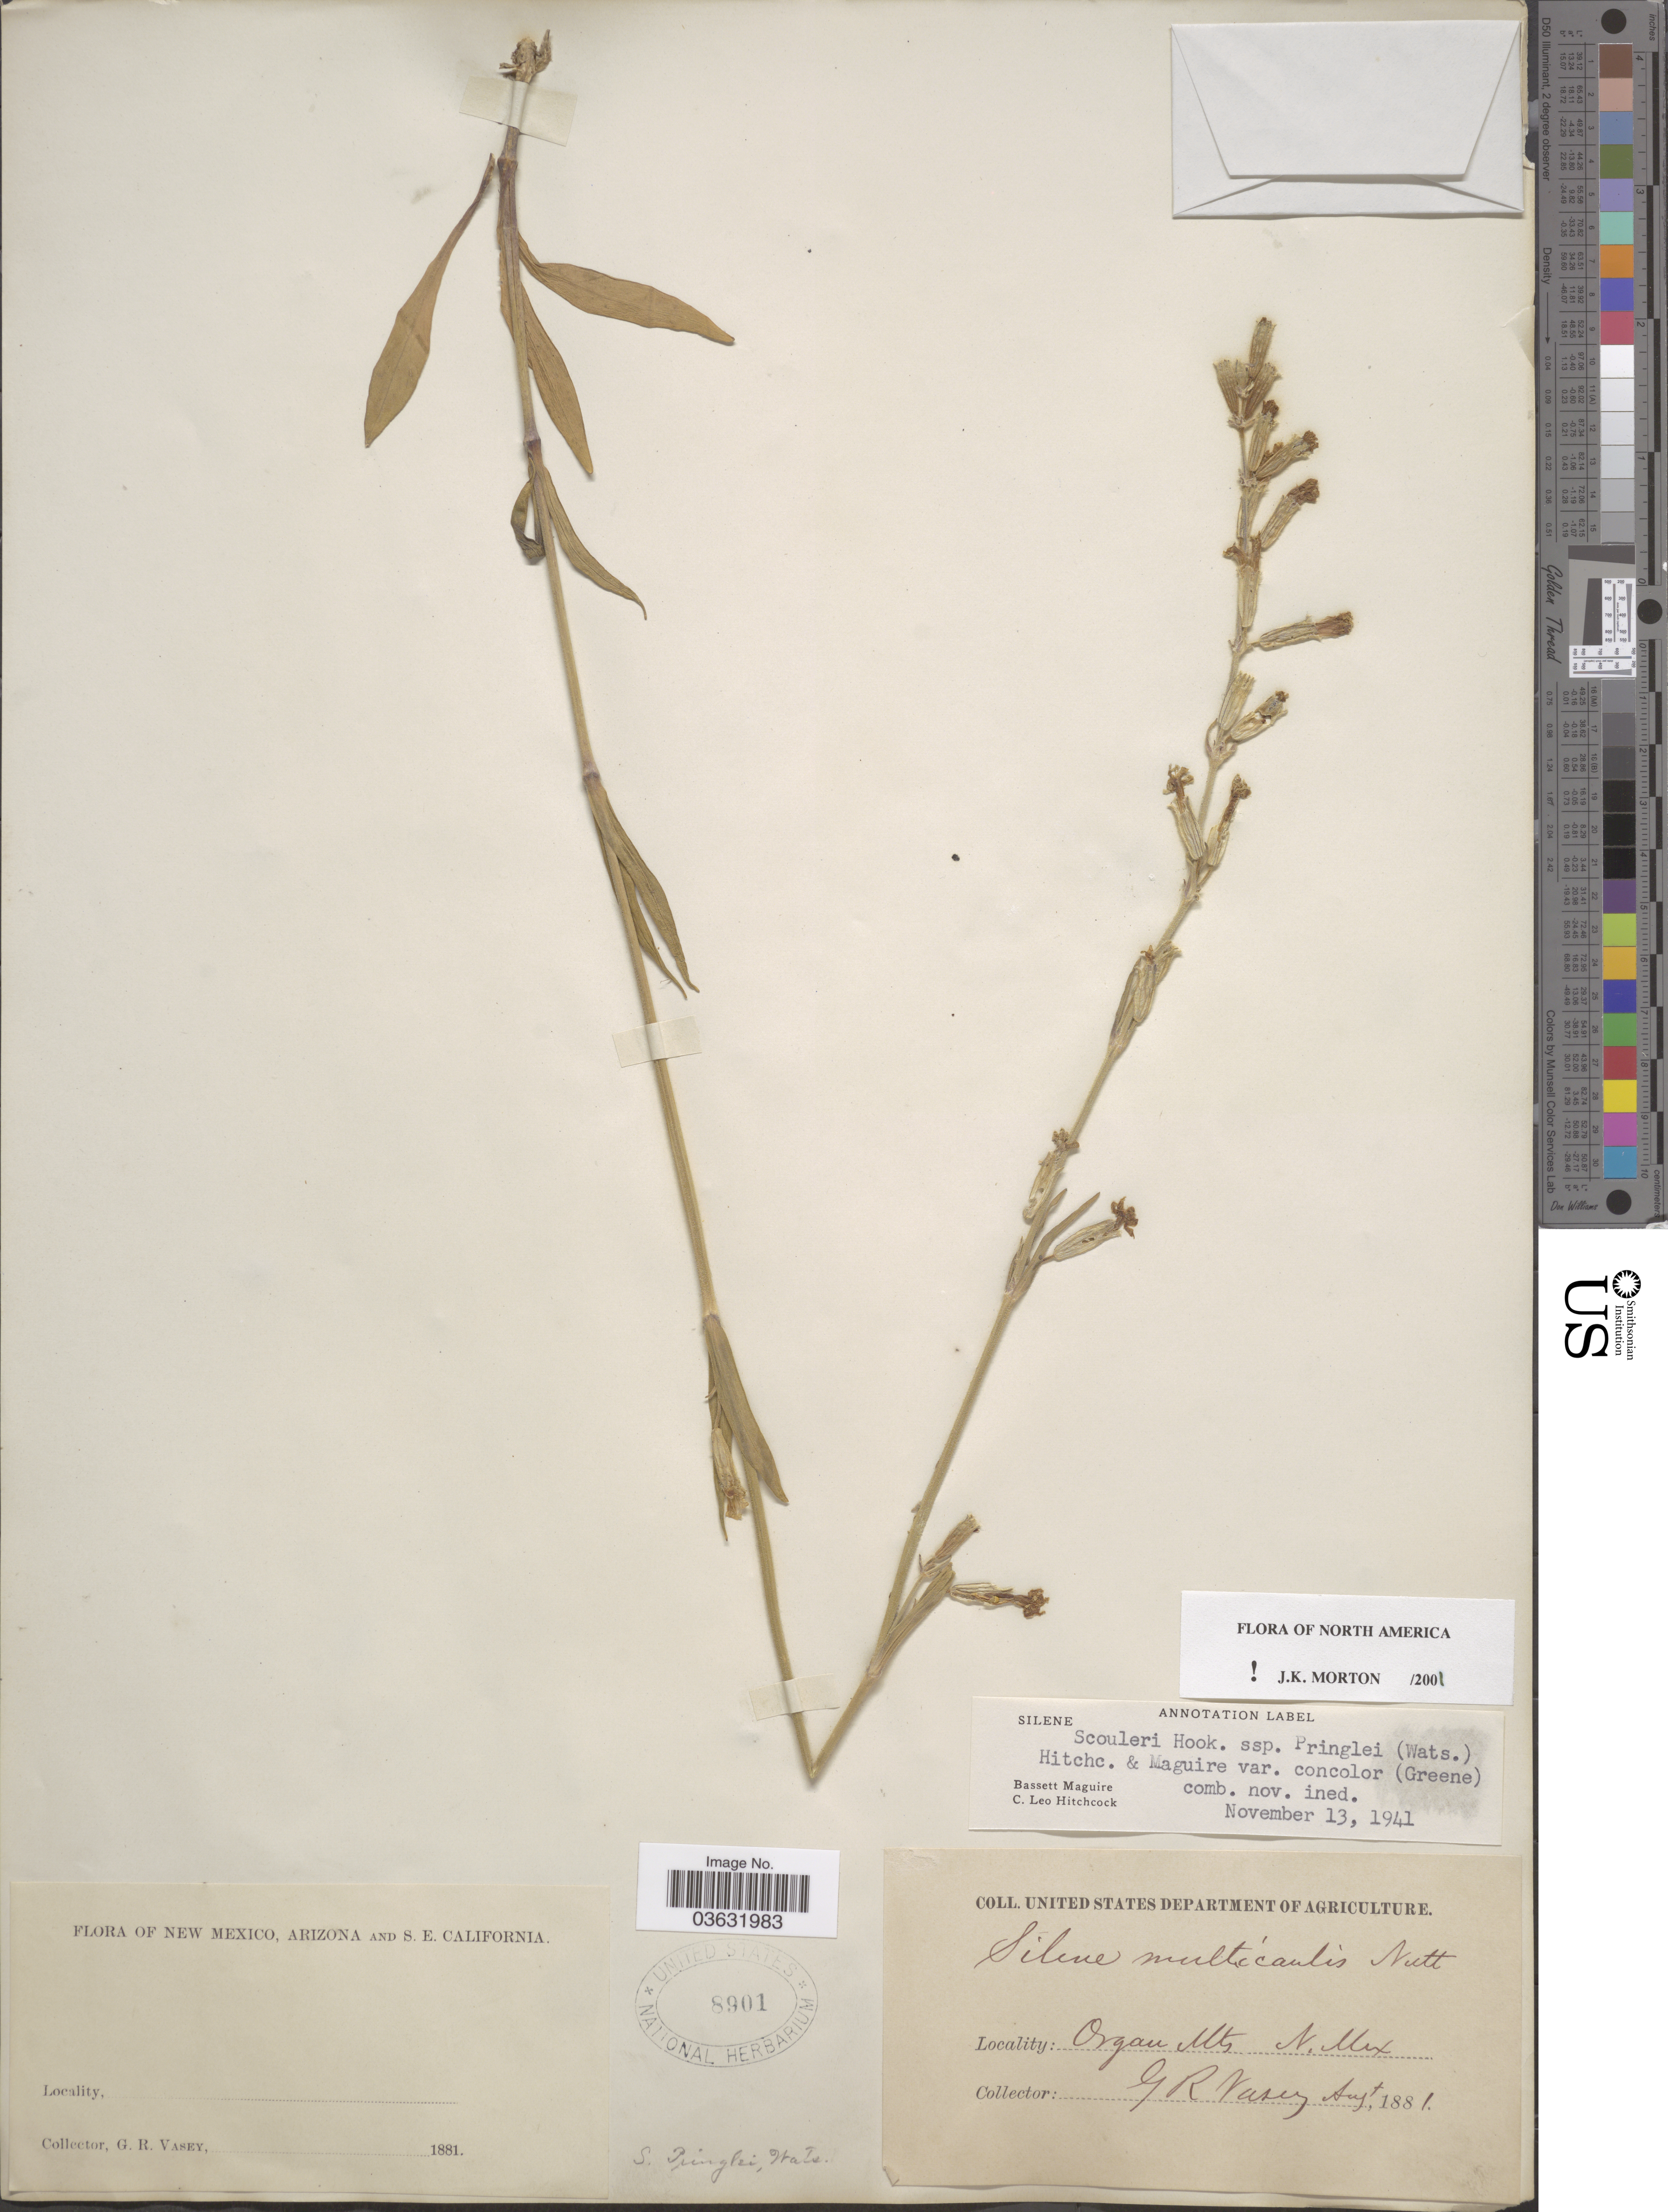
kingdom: Plantae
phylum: Tracheophyta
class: Magnoliopsida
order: Caryophyllales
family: Caryophyllaceae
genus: Silene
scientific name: Silene scouleri var. concolor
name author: (Greene) C.L. Hitchc. & Maguire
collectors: G. R. Vasey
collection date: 1881-08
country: United States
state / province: New Mexico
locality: Organ Mts.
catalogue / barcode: US 8901